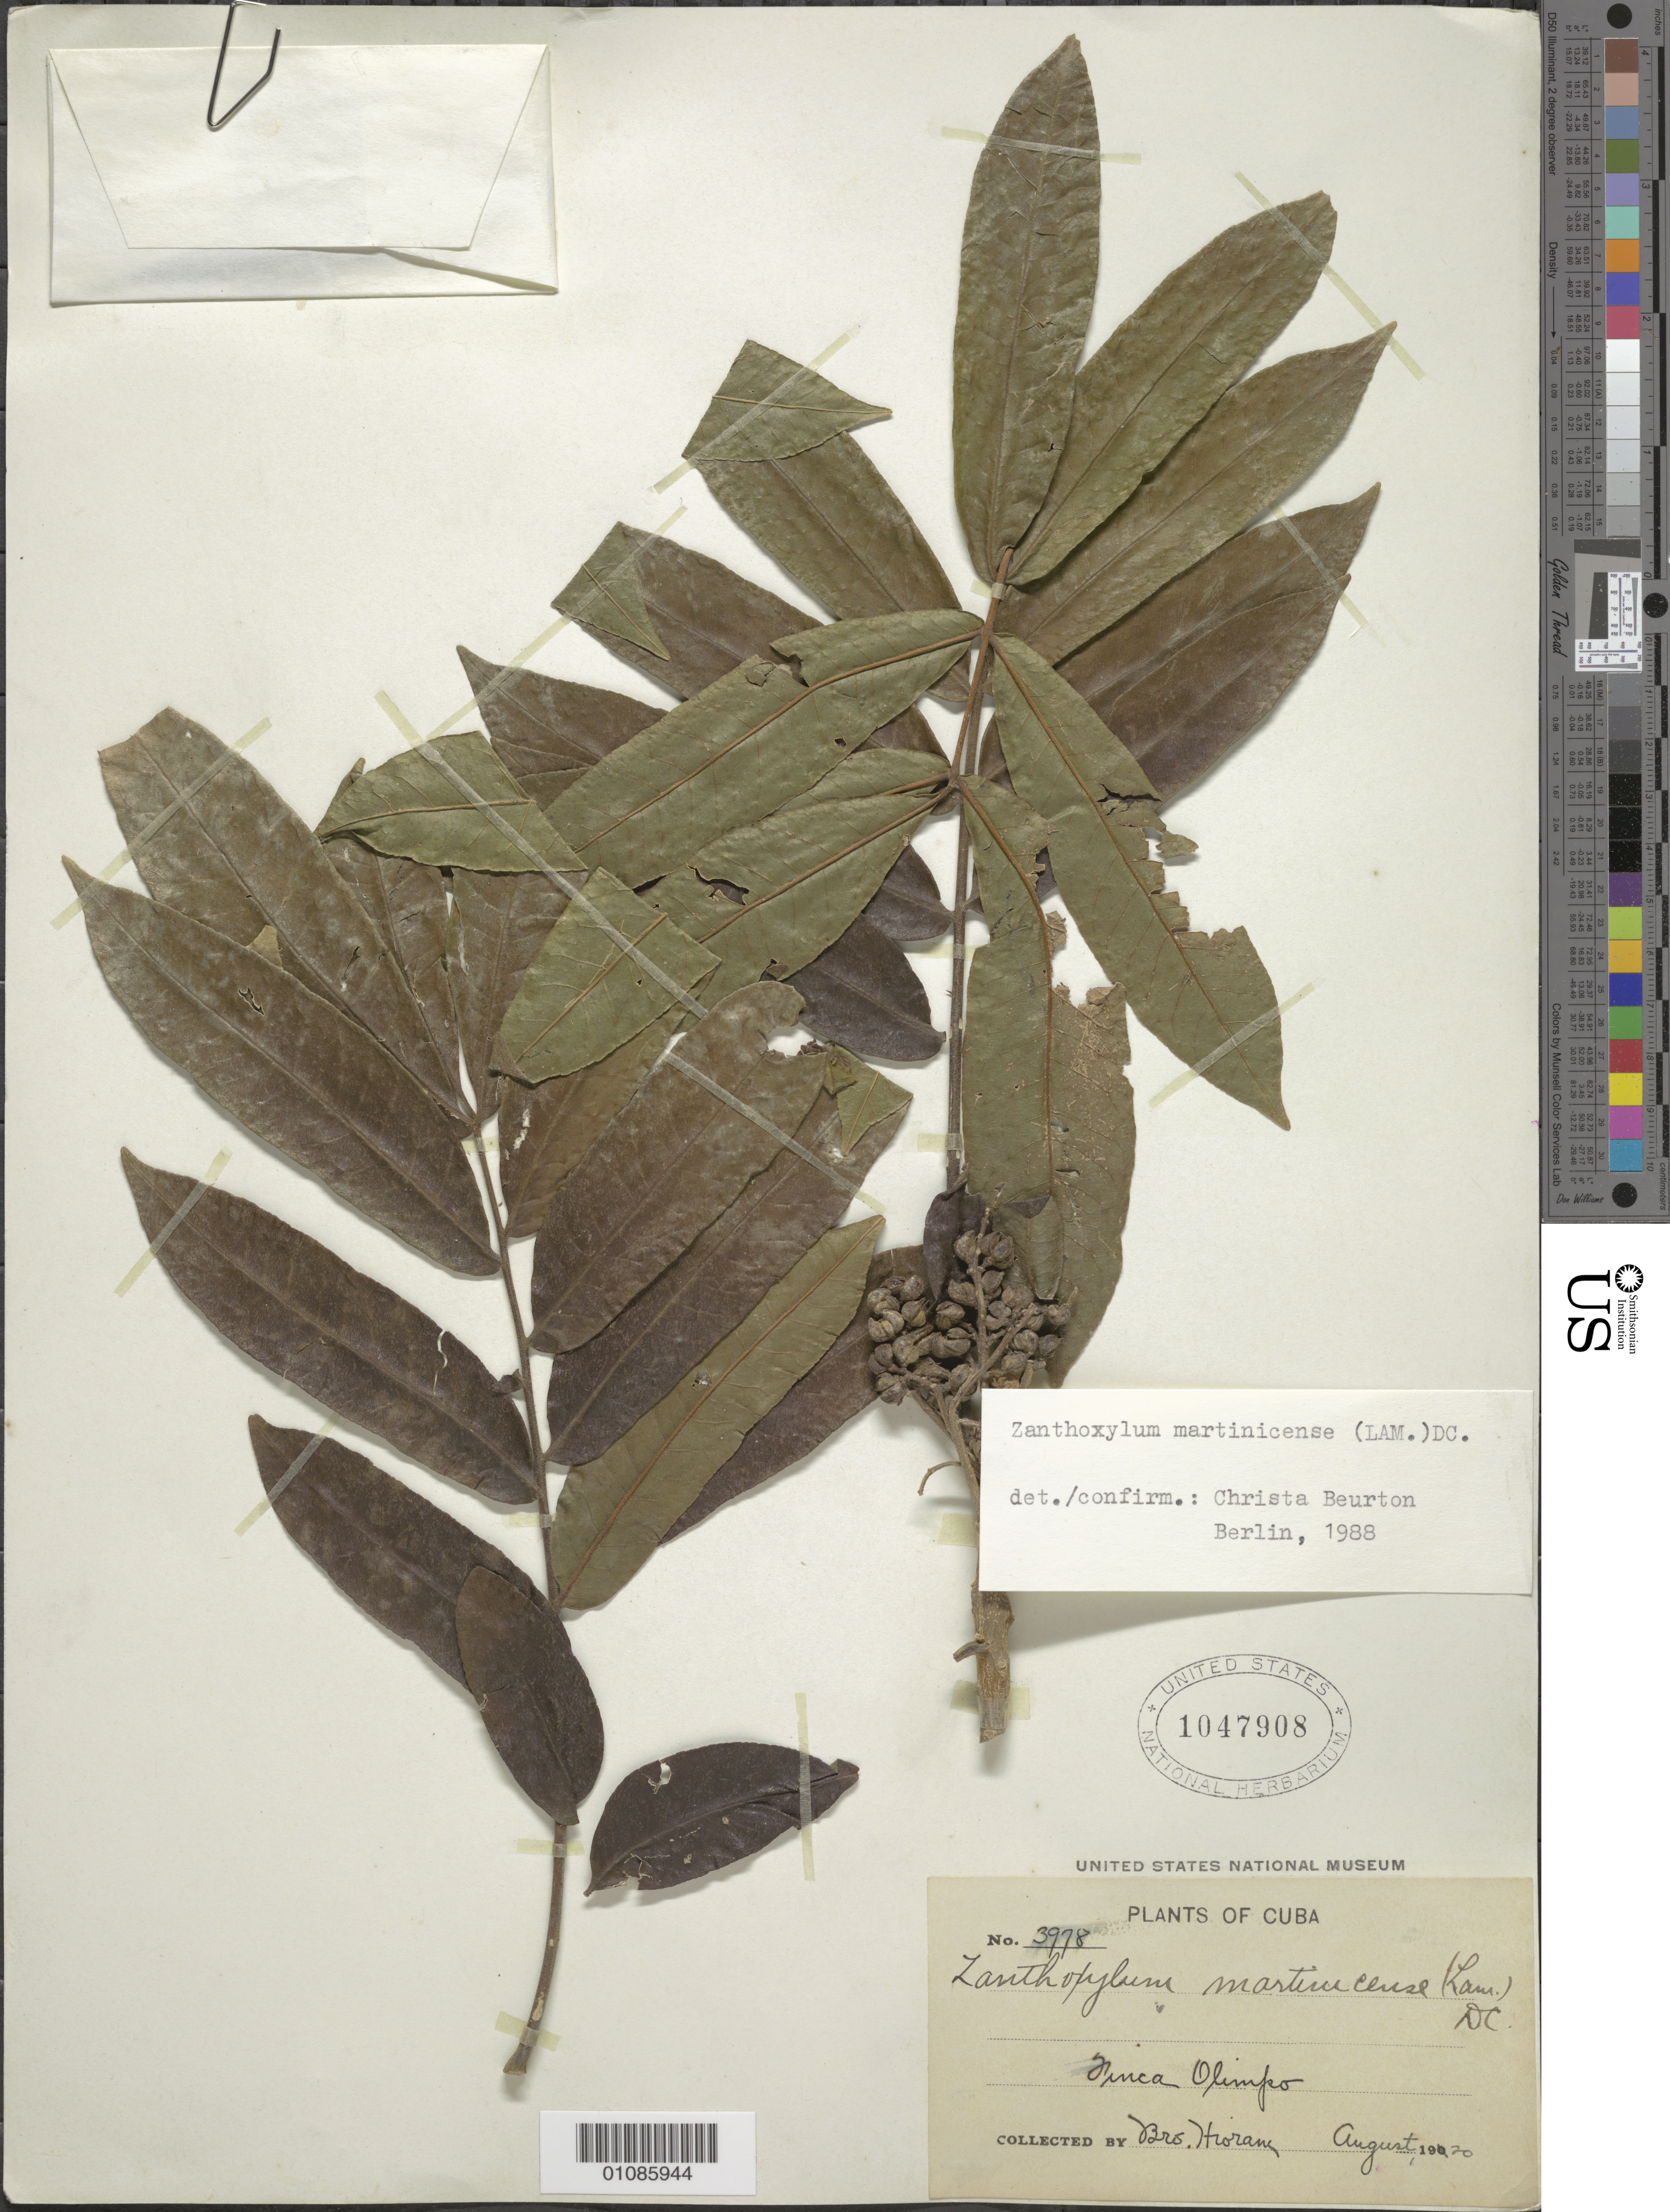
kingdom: Plantae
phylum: Tracheophyta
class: Magnoliopsida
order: Sapindales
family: Rutaceae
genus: Zanthoxylum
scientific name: Zanthoxylum martinicense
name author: (Lam.) DC.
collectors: Bro. Hioram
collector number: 3978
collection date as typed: Aug 1920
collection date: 1920-08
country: Cuba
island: Cuba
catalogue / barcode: US 1047908